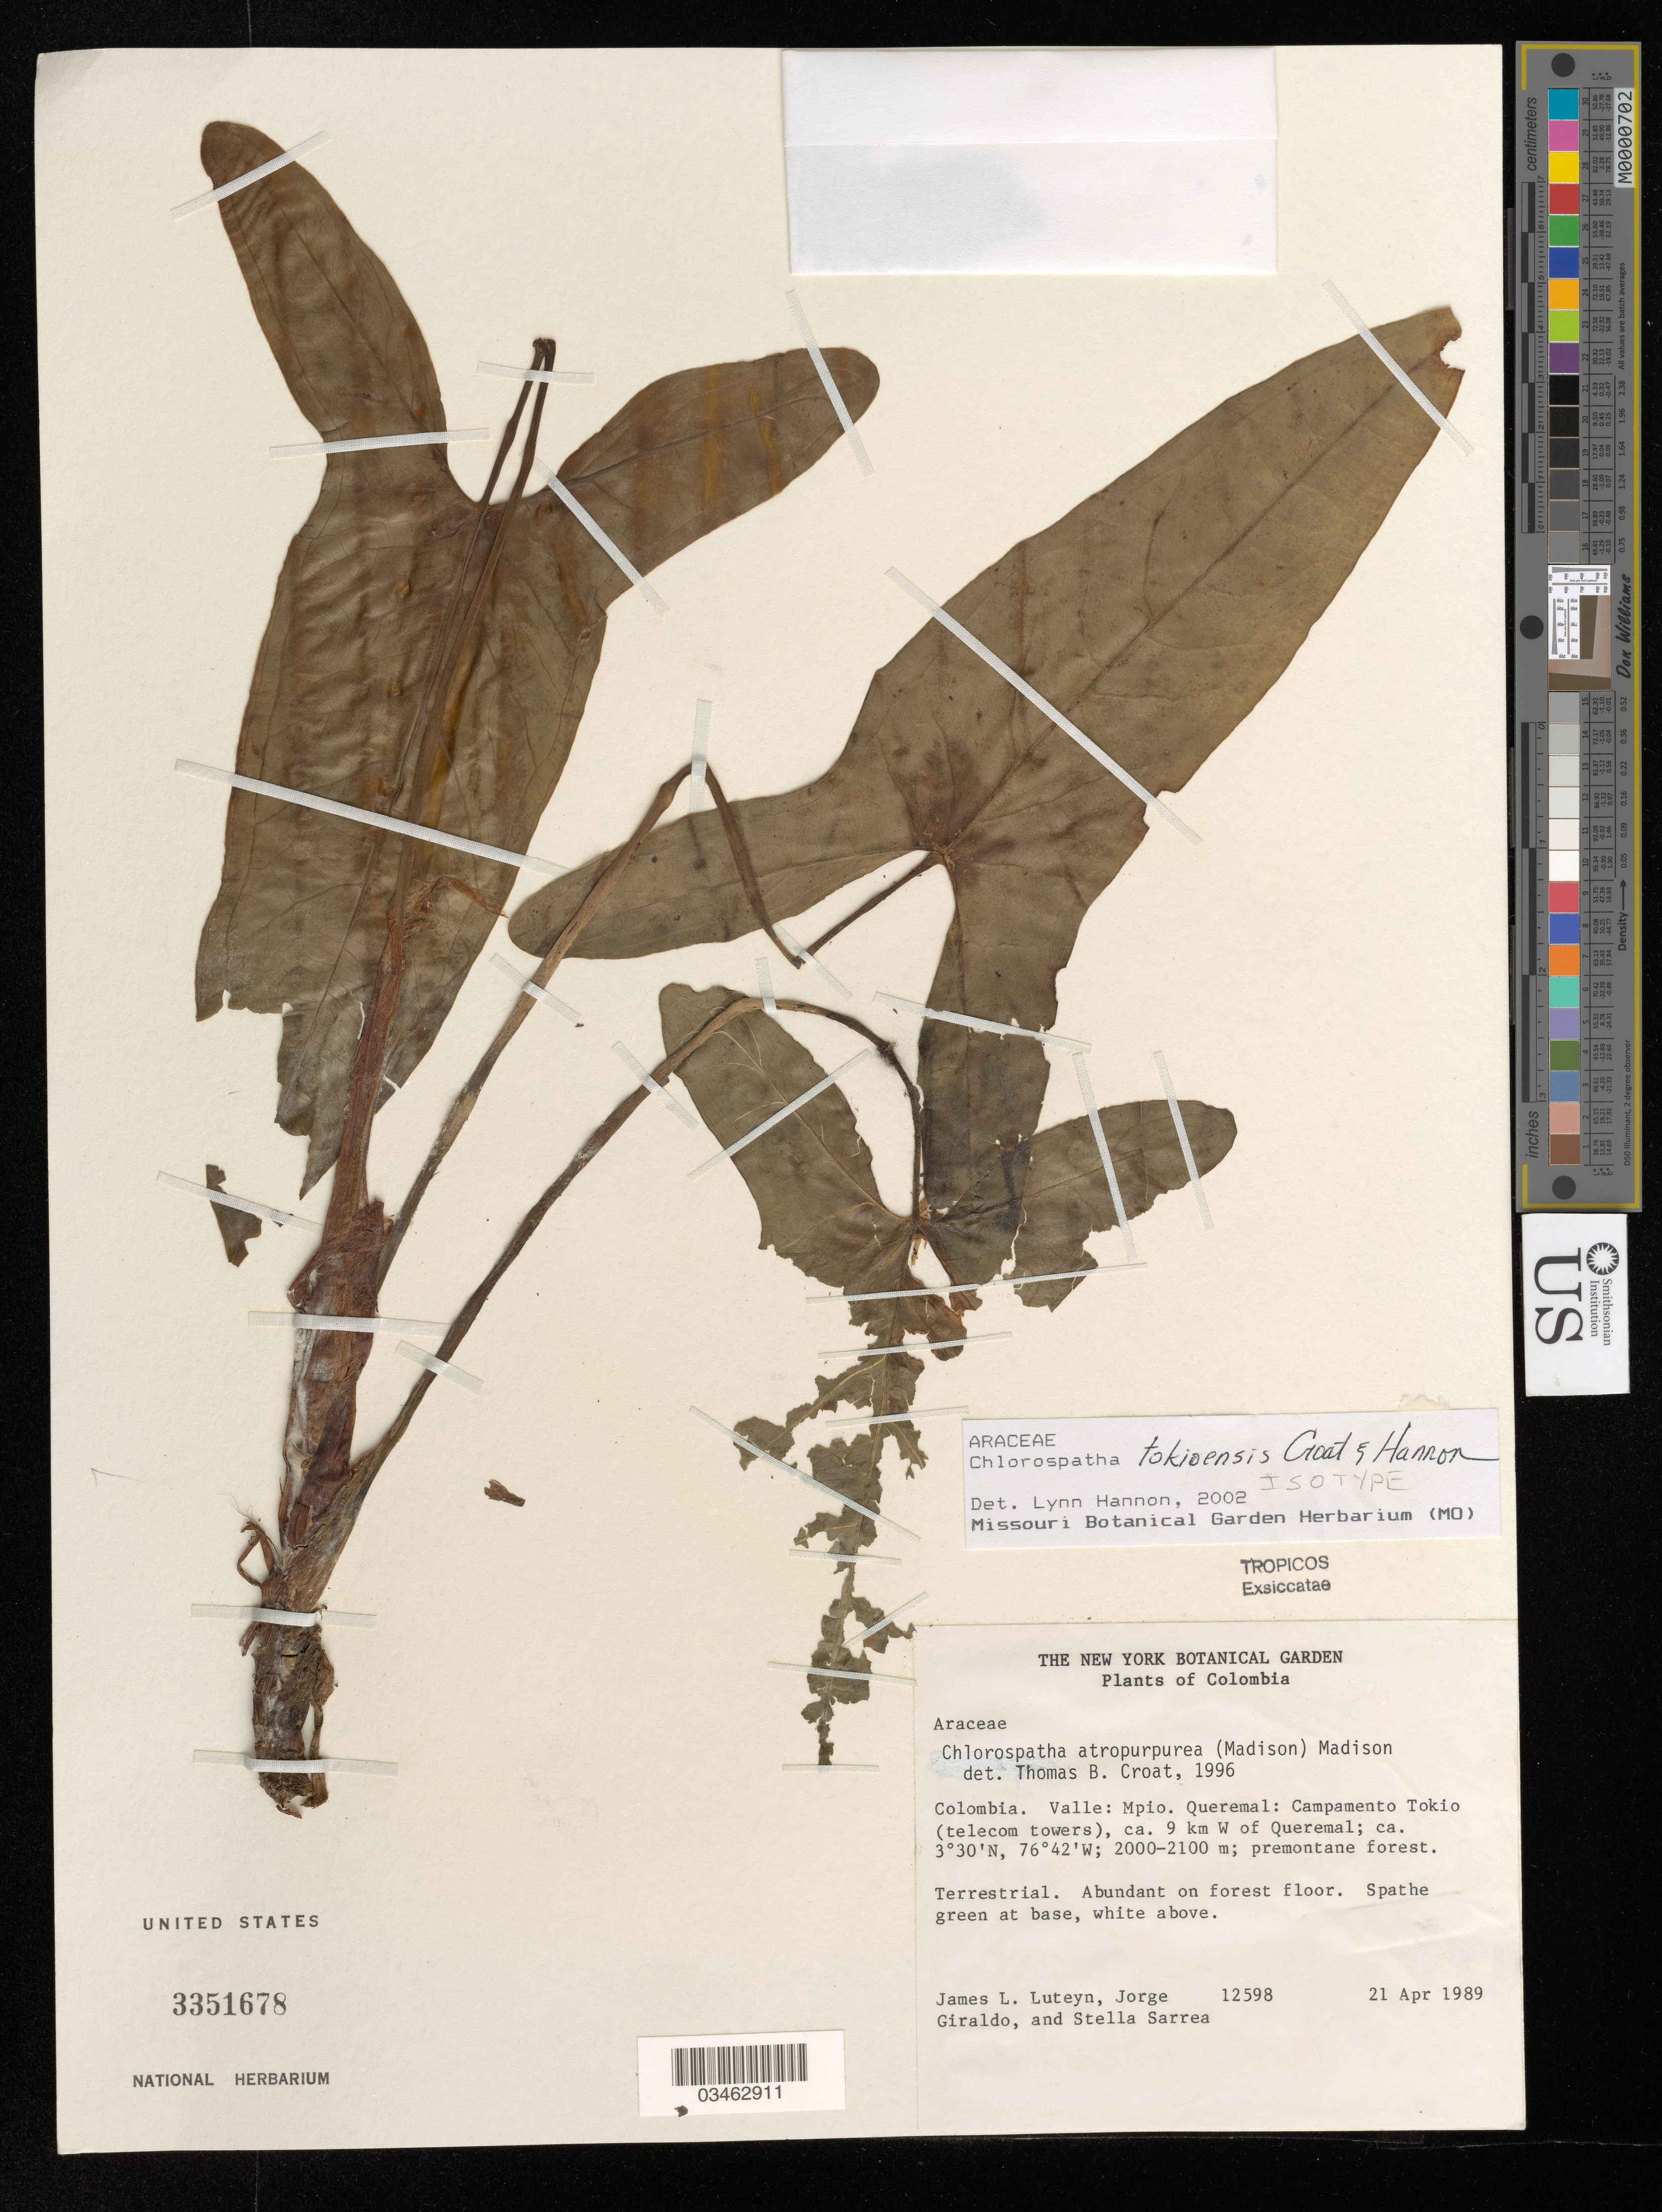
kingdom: Plantae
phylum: Tracheophyta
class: Liliopsida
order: Alismatales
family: Araceae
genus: Chlorospatha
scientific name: Chlorospatha tokioensis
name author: Croat & L.P. Hannon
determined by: Hannon, Lynn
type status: Isotype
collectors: J. L. Luteyn, J. Giraldo & S. Sarrea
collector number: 12598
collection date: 1989-04-21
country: Colombia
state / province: Valle del Cauca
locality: Vale: Mpio. Queremal: Campamento Tokio (telecom towers), ca. 9 km W of Queremal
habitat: premontane forest.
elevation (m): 2000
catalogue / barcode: US 3351678